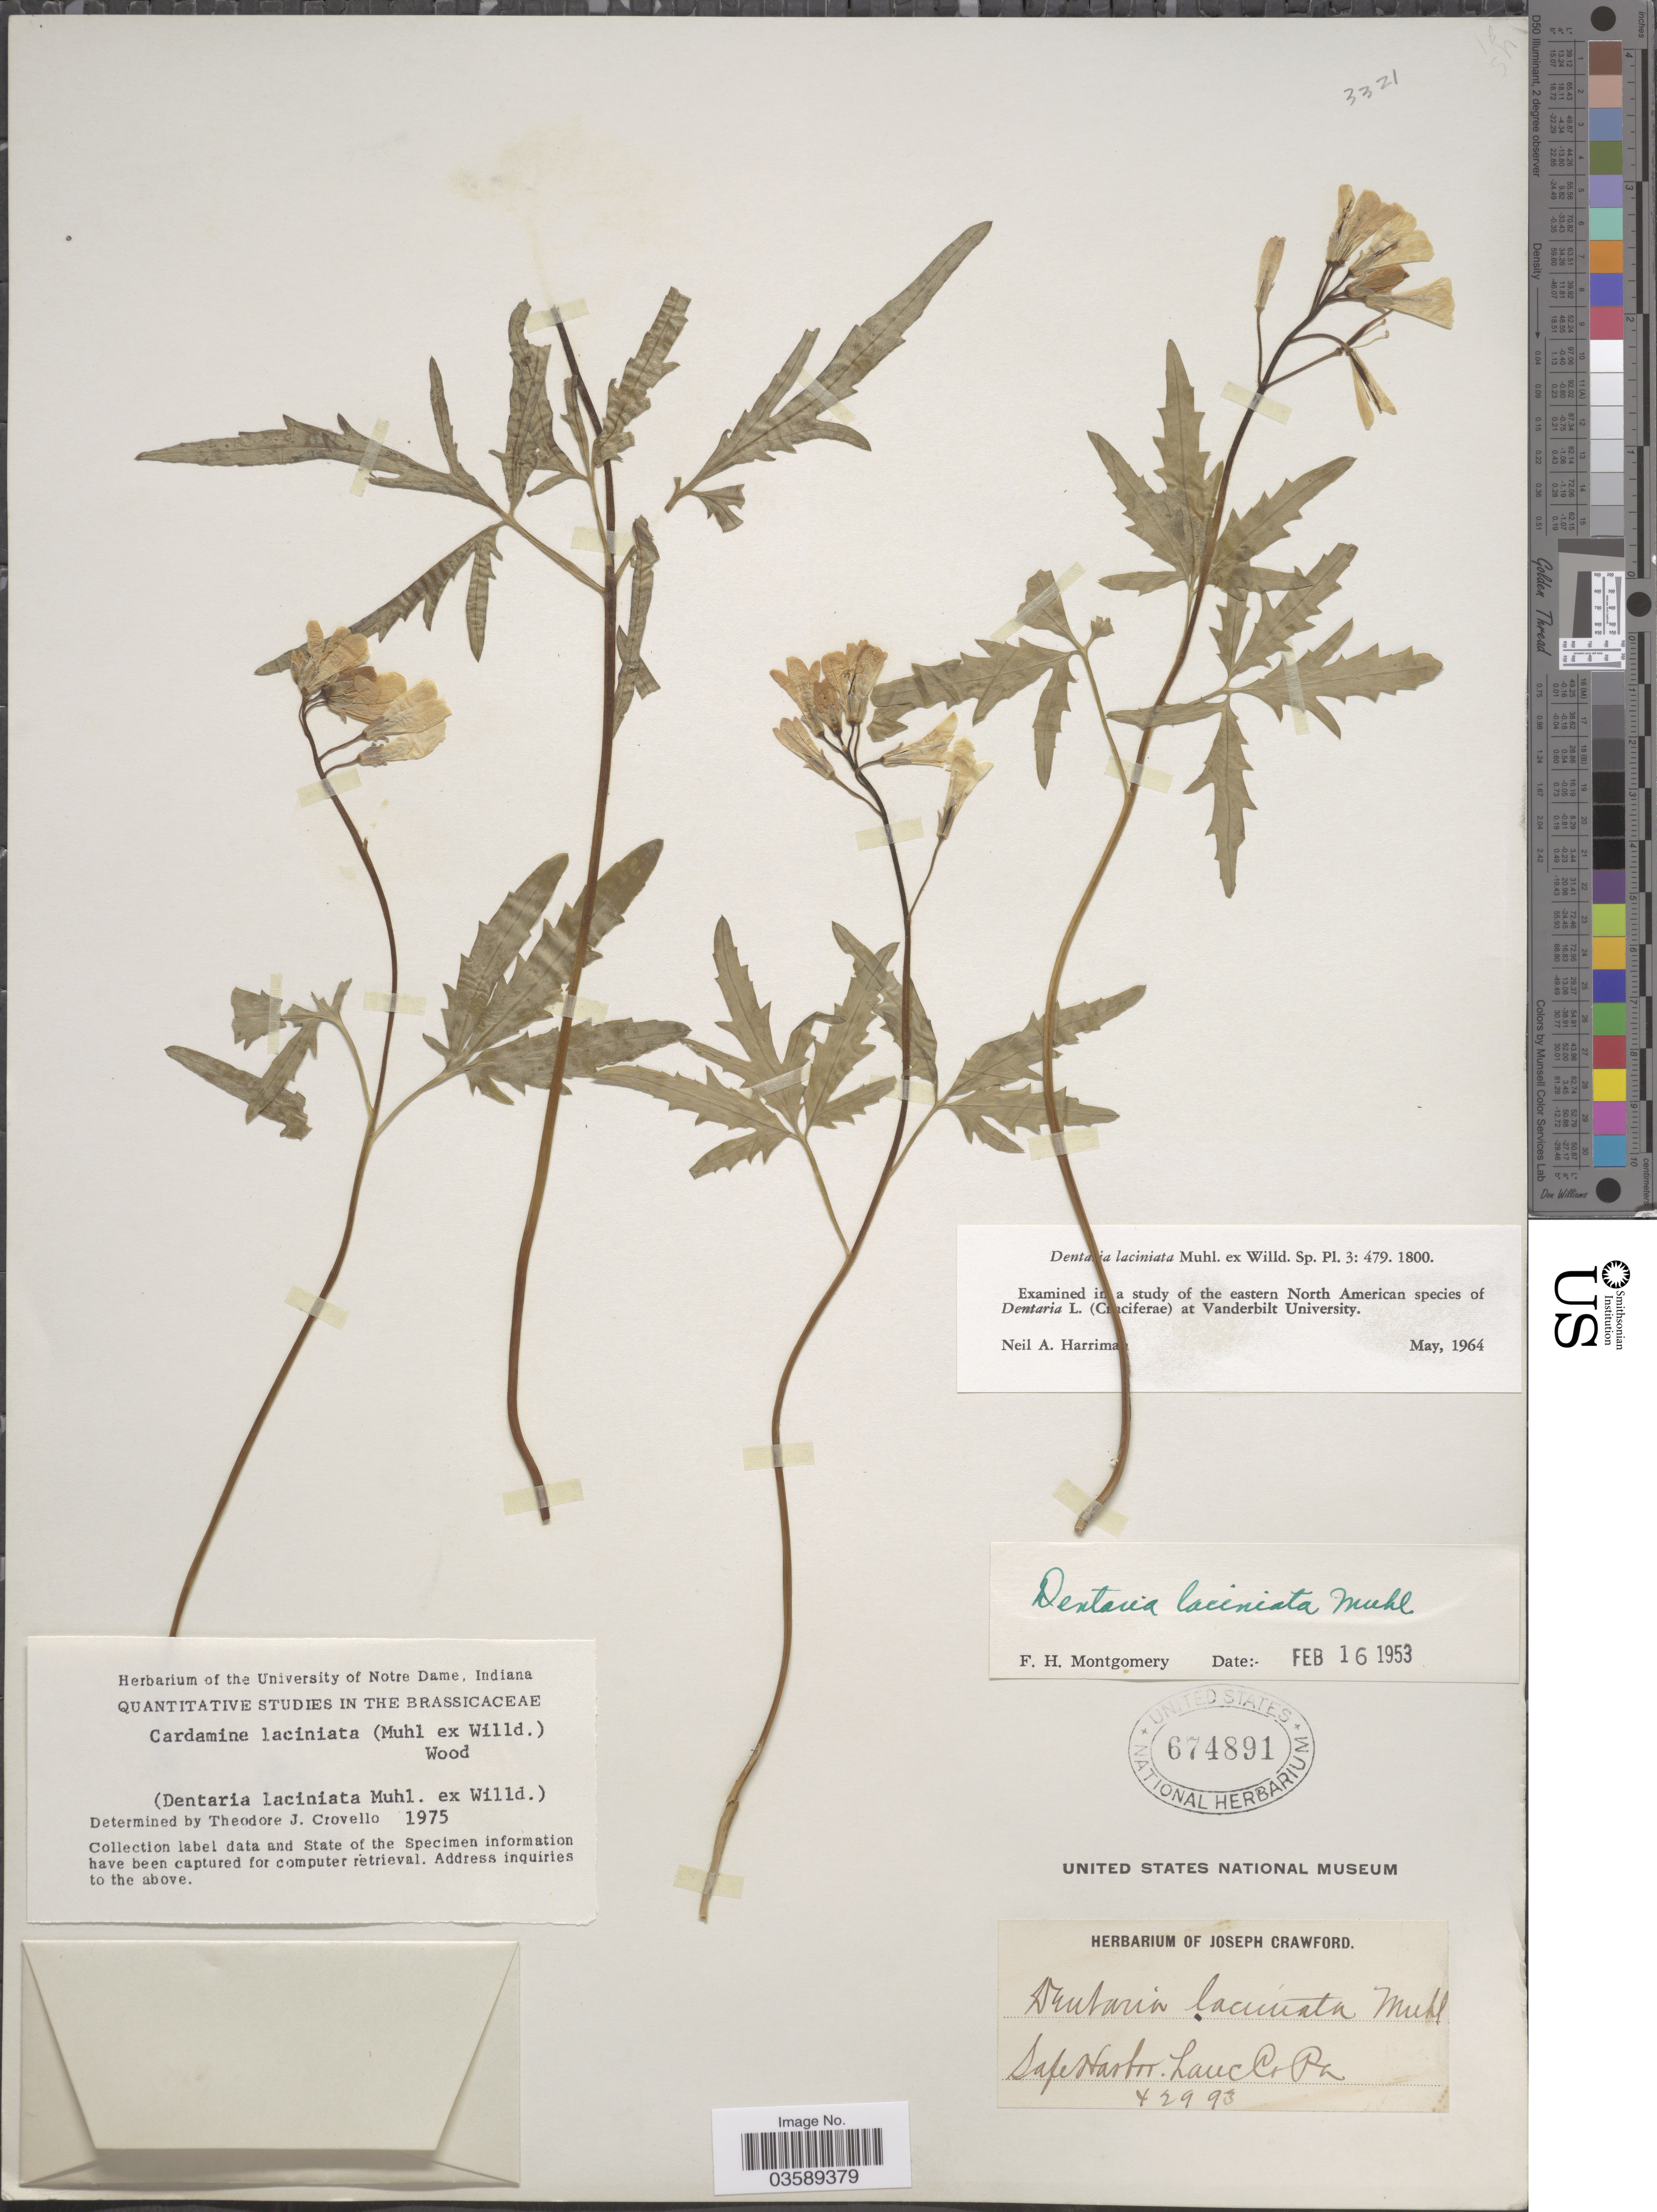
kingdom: Plantae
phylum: Tracheophyta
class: Magnoliopsida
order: Brassicales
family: Brassicaceae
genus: Cardamine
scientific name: Cardamine laciniata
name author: (Hook.) Steud.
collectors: ex herb. Joseph Crawford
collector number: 42993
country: United States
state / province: Pennsylvania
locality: Safe Harbor. Lanc Co.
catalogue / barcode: US 674891